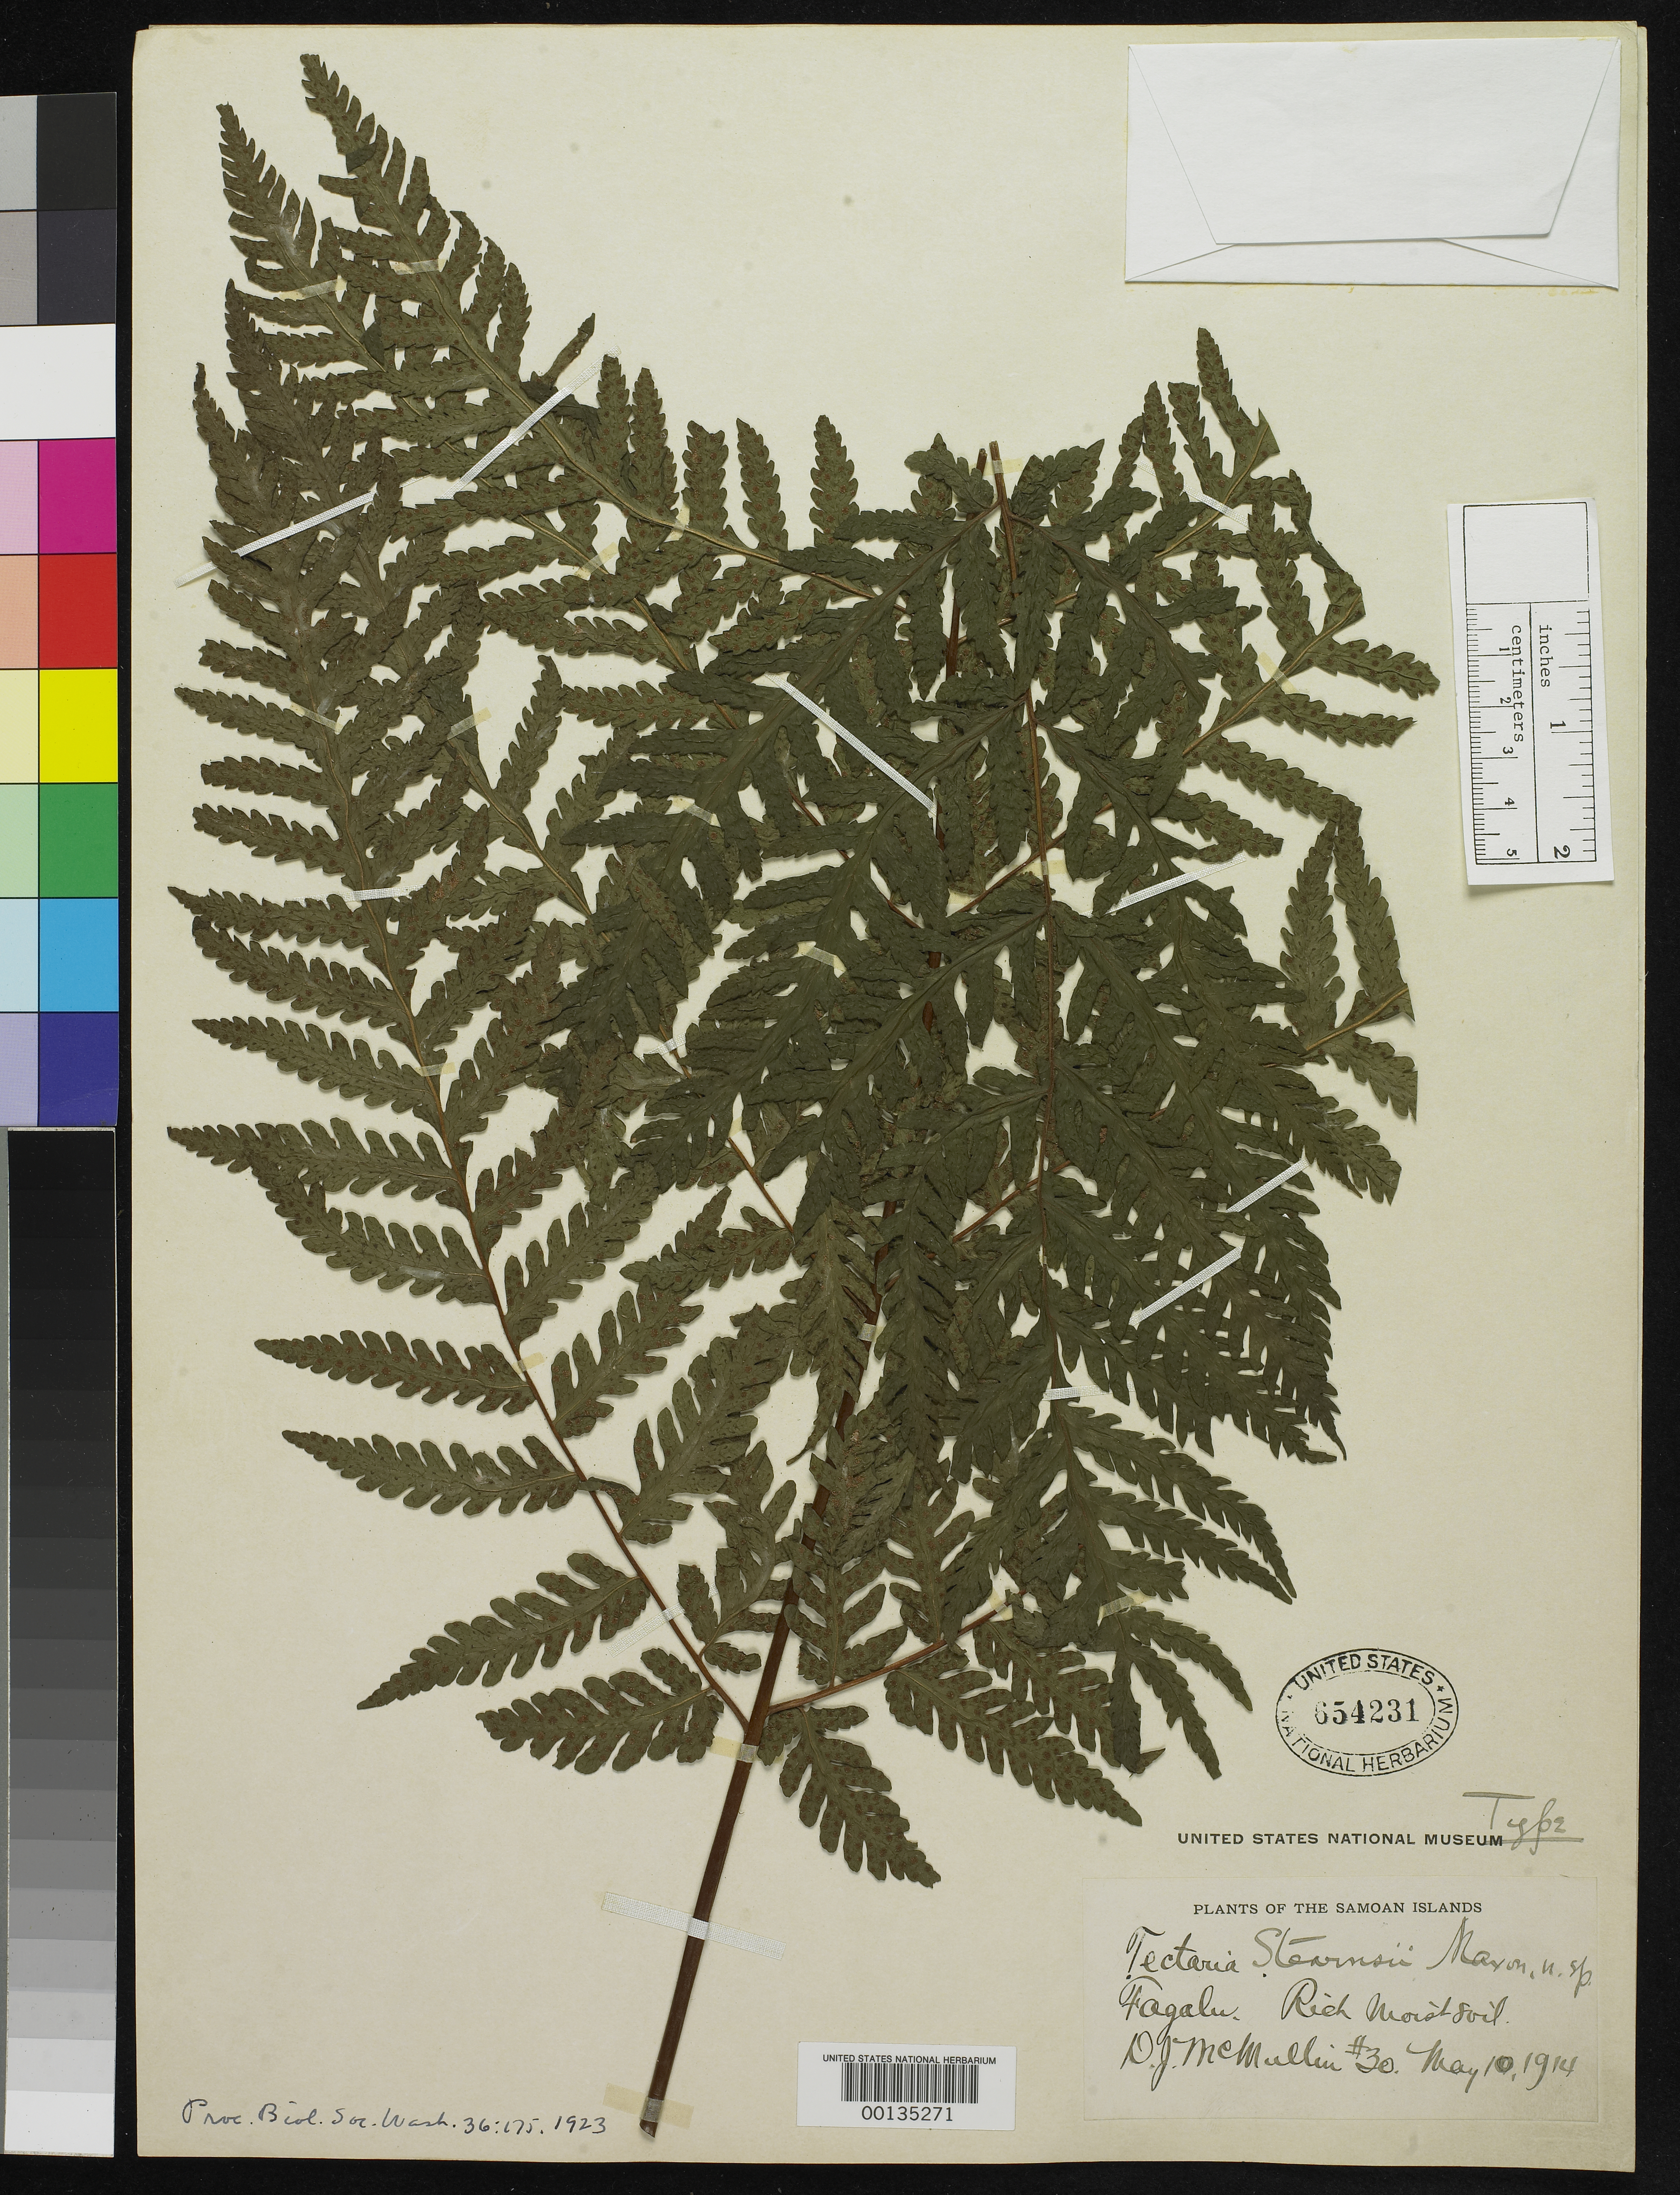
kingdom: Plantae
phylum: Tracheophyta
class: Polypodiopsida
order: Polypodiales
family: Tectariaceae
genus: Tectaria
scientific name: Tectaria stearnsii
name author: Maxon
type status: Holotype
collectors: D. McMullin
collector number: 30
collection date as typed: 10 May 1914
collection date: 1914-05-10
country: American Samoa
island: Tutuila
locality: Fagalu.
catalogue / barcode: US 654231